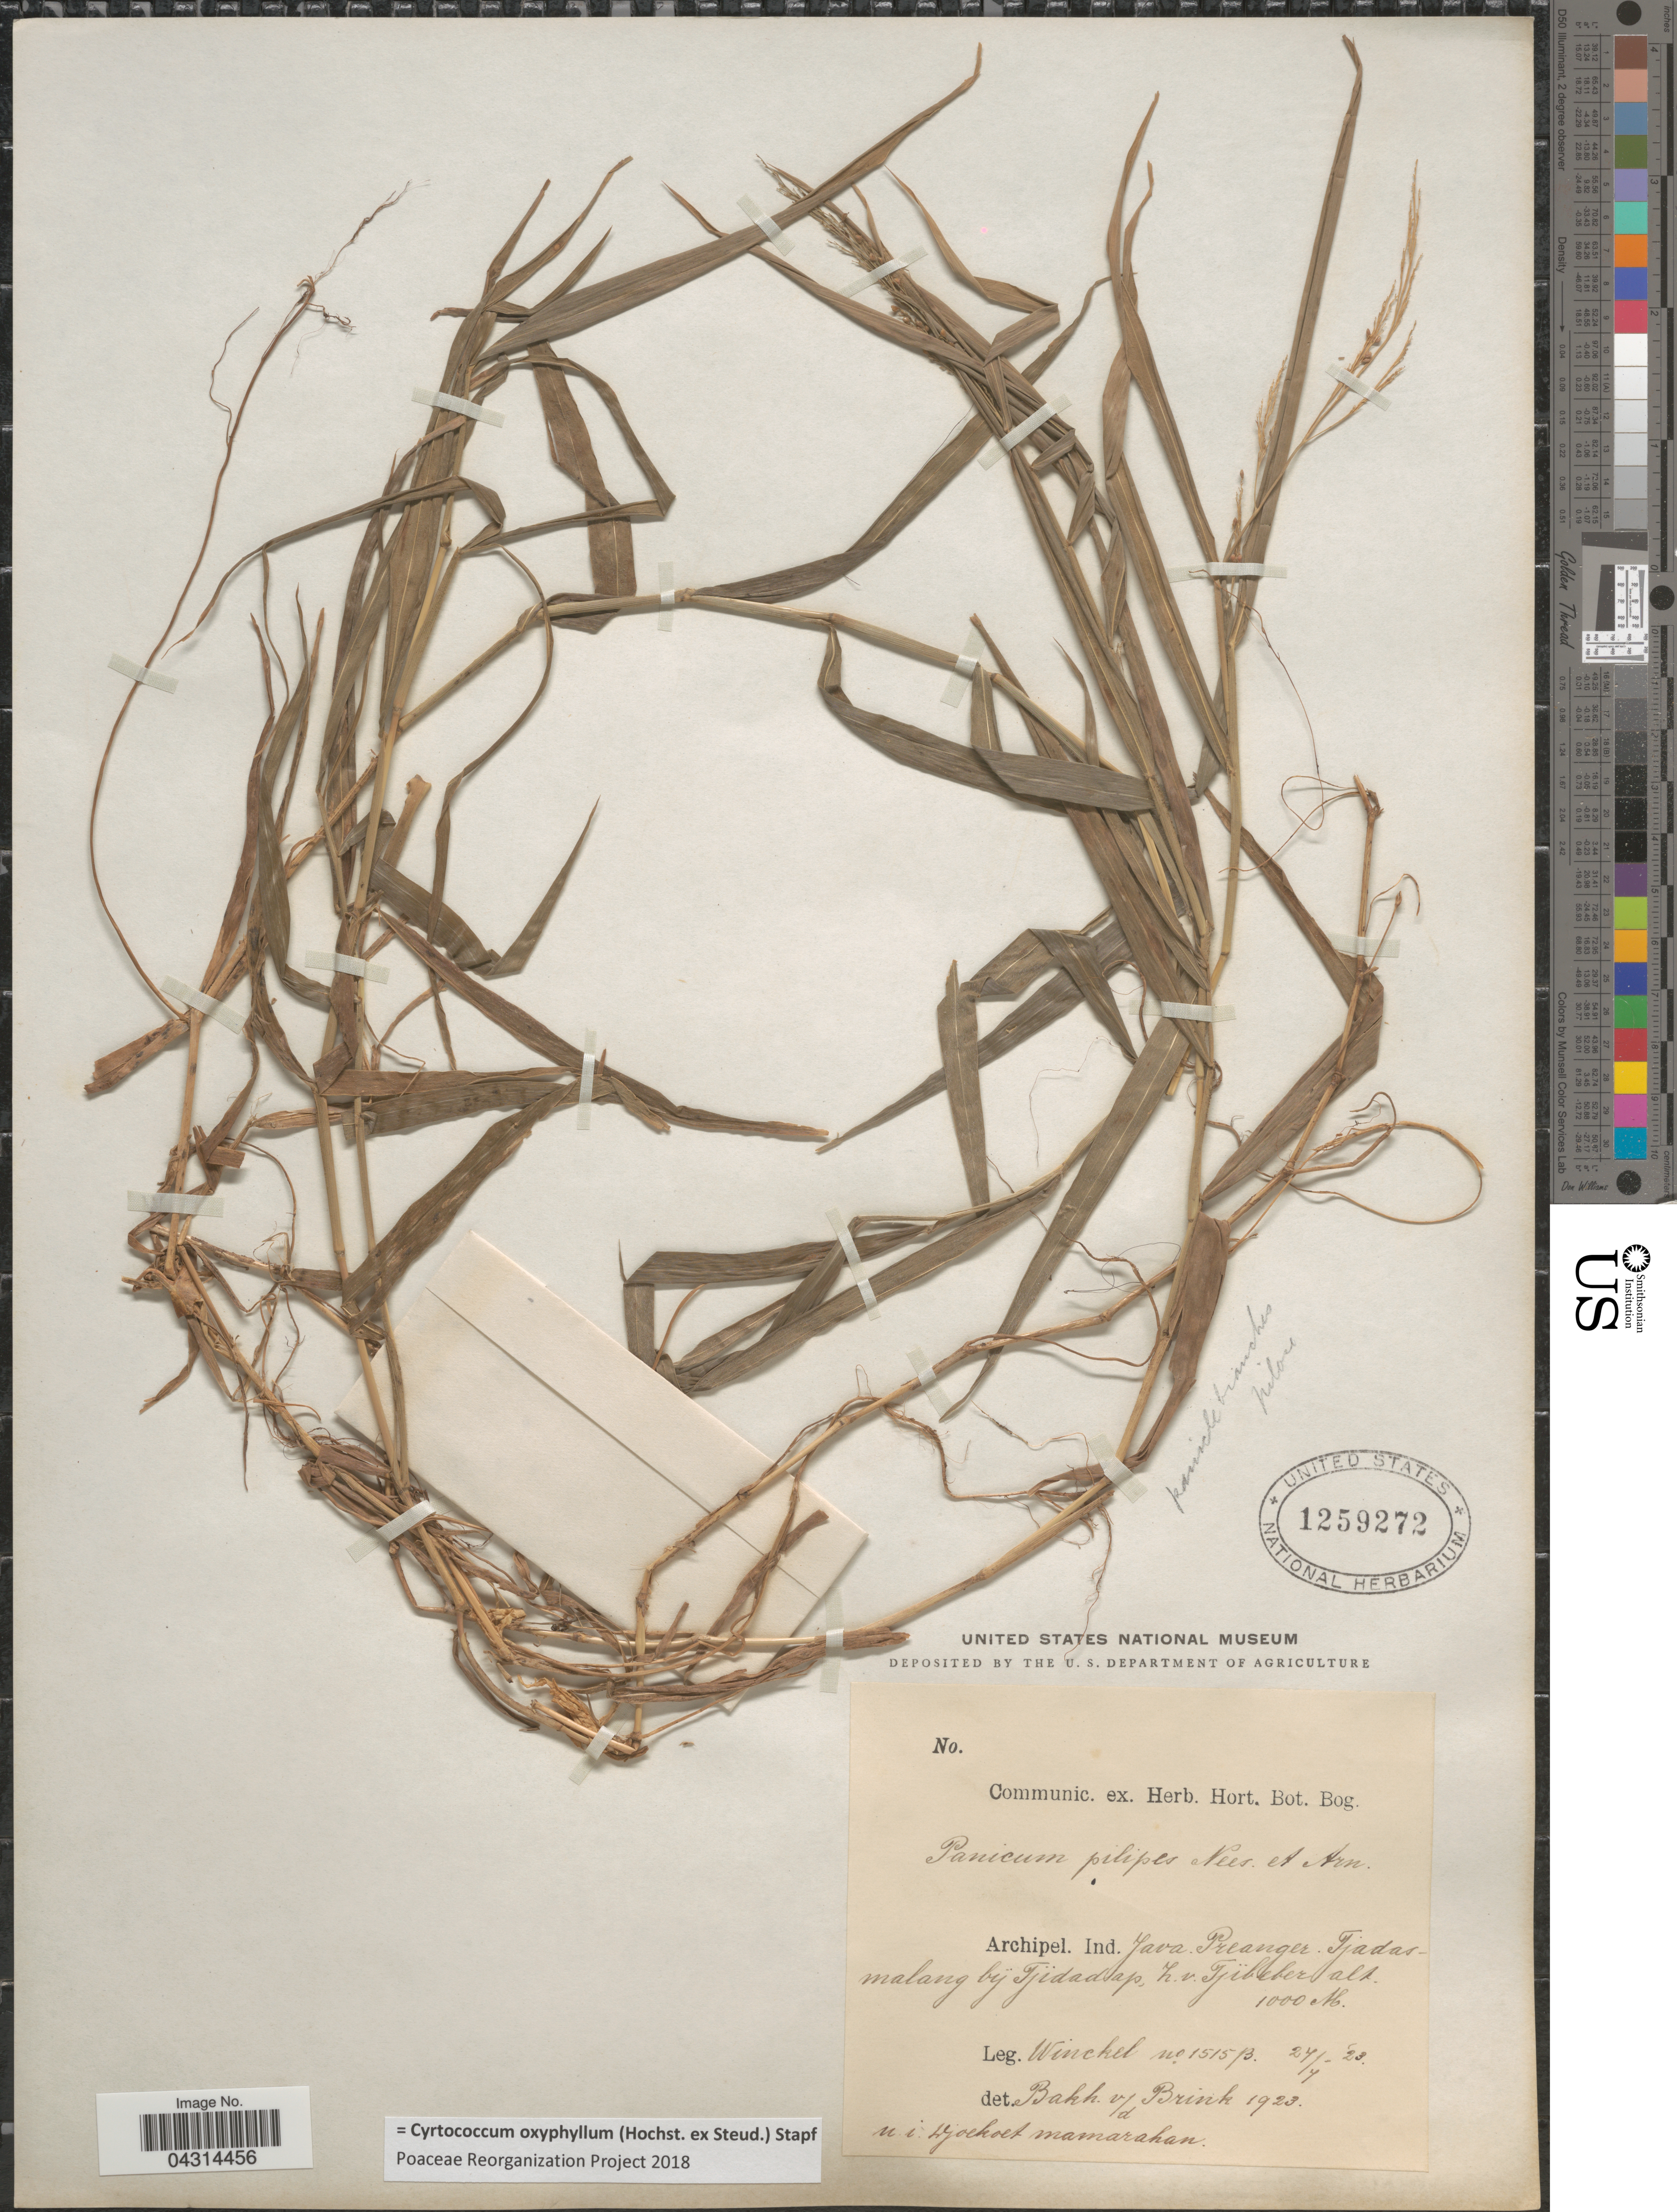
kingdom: Plantae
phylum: Tracheophyta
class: Liliopsida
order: Poales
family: Poaceae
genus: Cyrtococcum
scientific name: Cyrtococcum oxyphyllum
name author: (Steud.) Stapf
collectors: -. Winckel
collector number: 1515B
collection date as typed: Transcribed d/m/y: 27/7/23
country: Indonesia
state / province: Java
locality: Archipel. Ind. Preamger, Tjadasmalang bij Tjidadap, L. v. Tjibeber.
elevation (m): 1000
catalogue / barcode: US 1259272